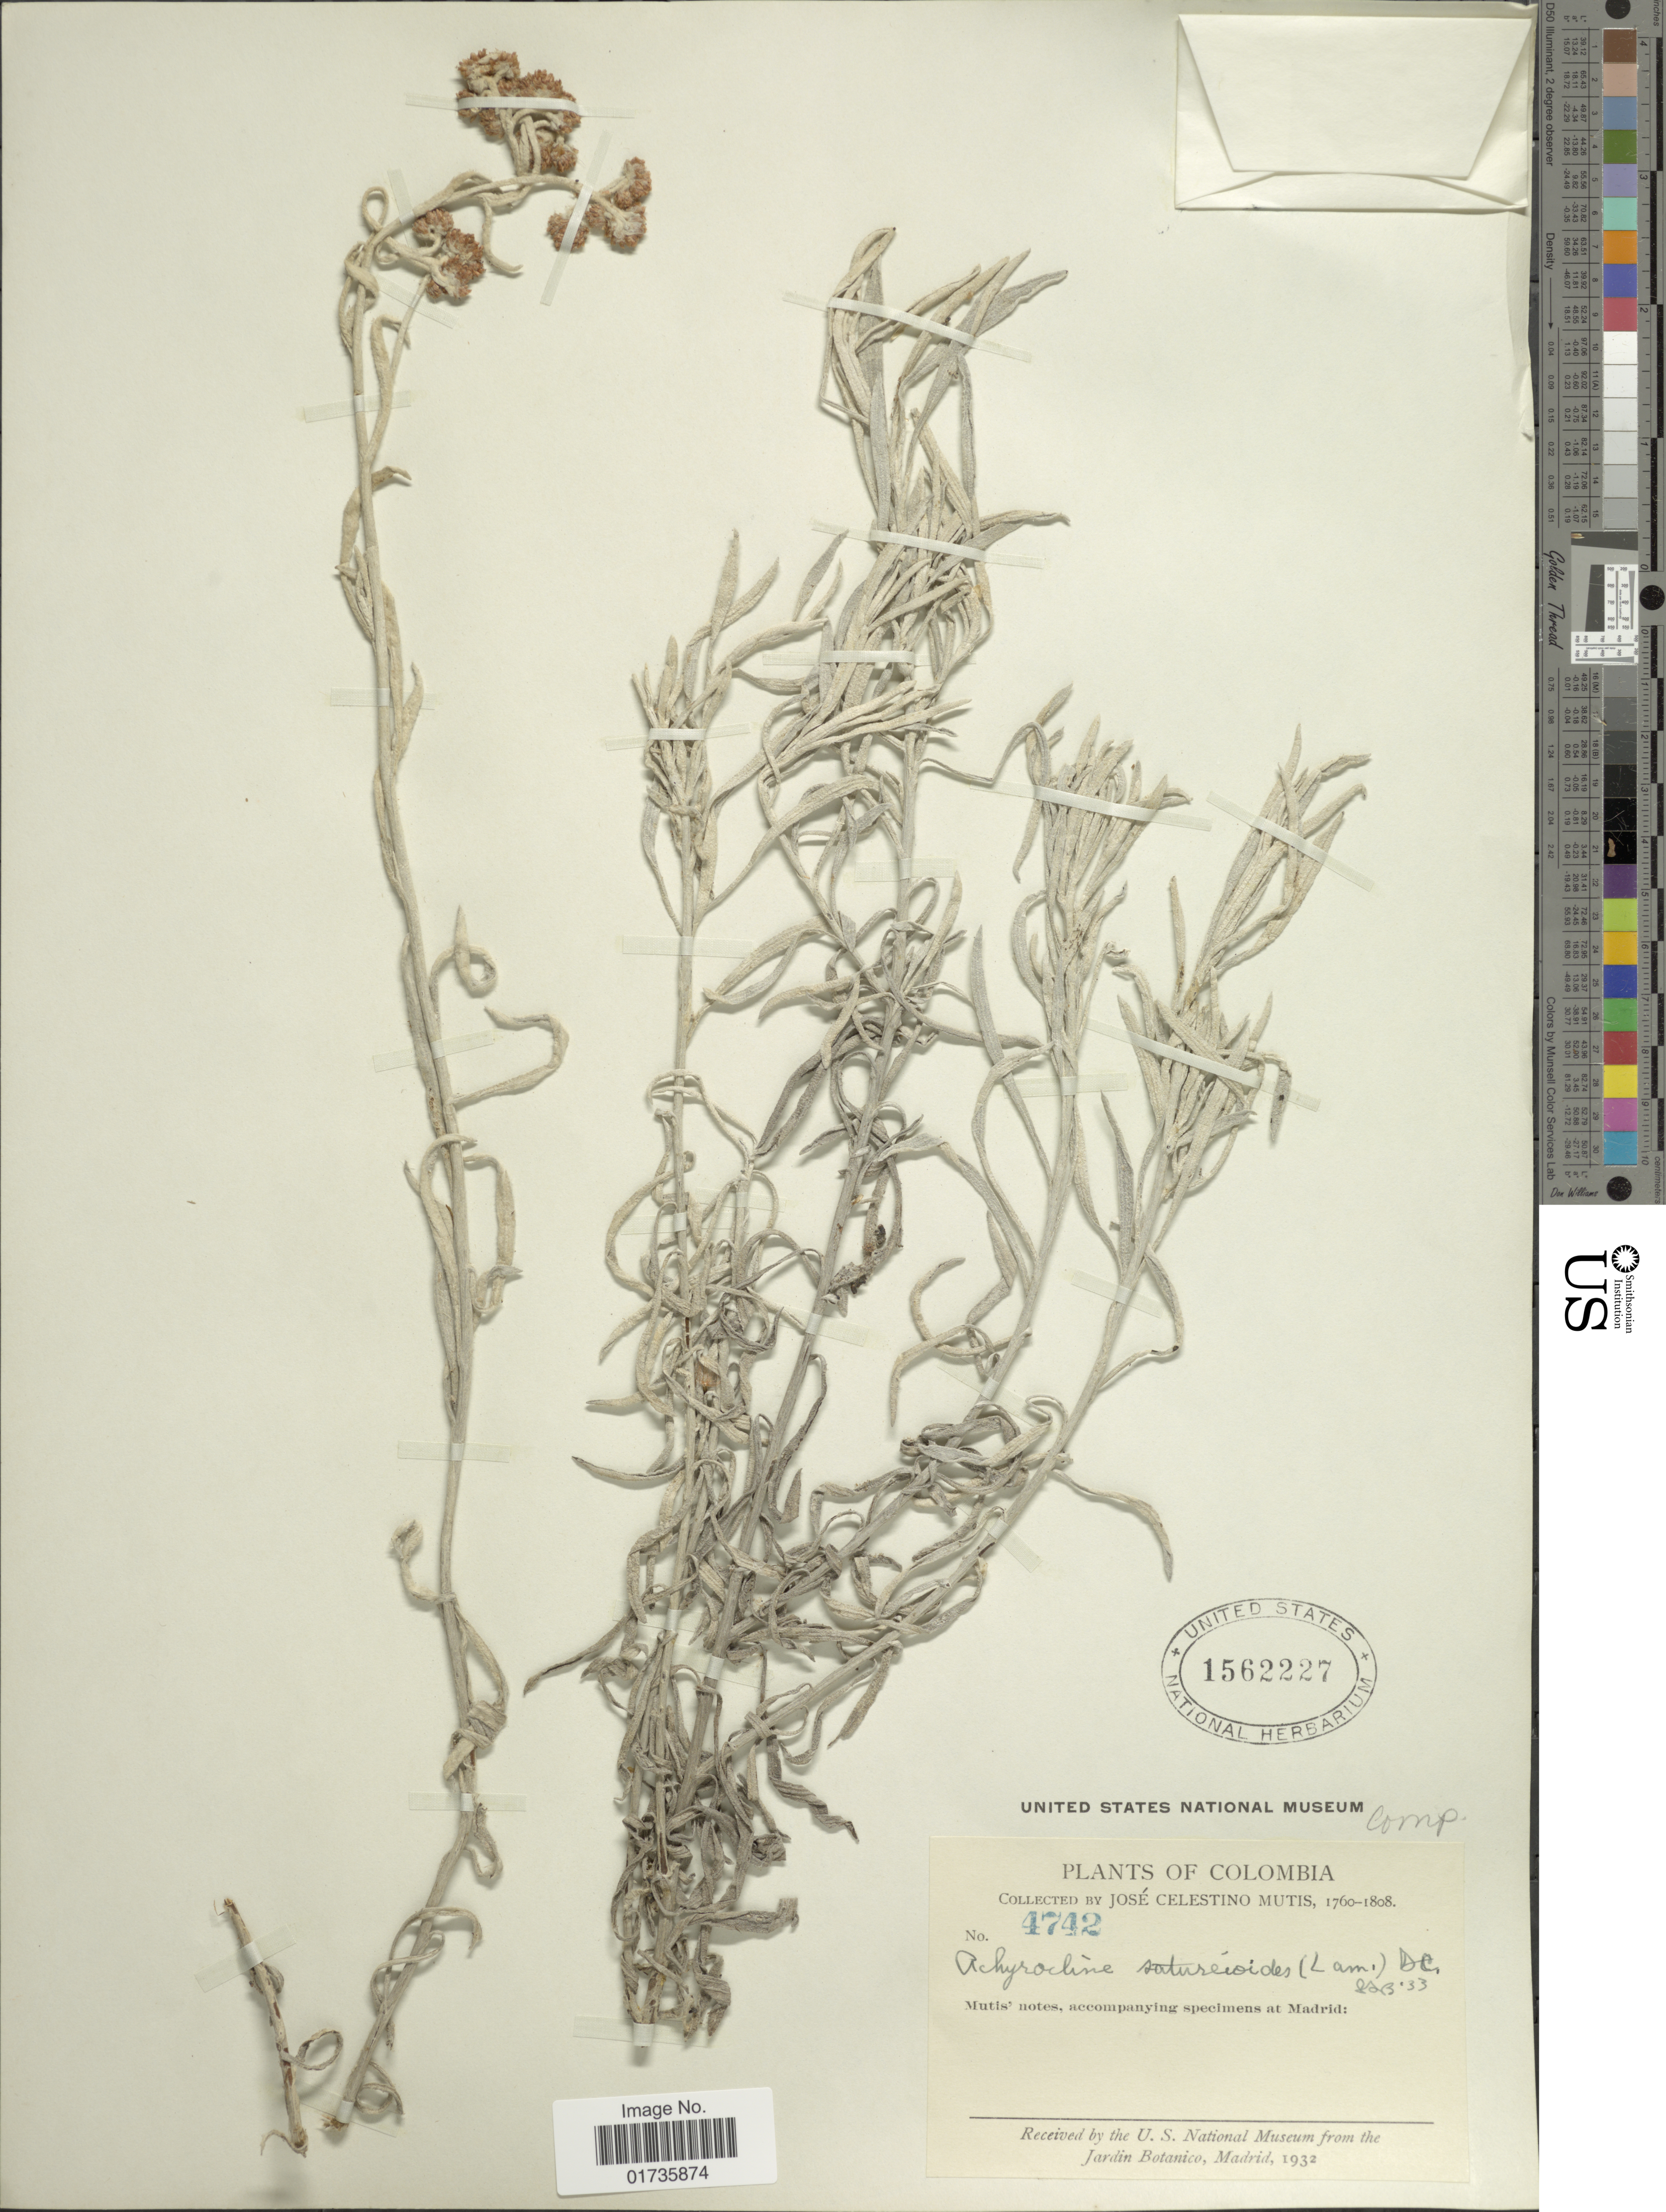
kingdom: Plantae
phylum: Tracheophyta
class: Magnoliopsida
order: Asterales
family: Asteraceae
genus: Achyrocline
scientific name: Achyrocline satureioides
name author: (Lam.) DC.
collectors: J. C. B. Mutis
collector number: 4742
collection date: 1760/1808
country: Colombia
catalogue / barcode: US 1562227